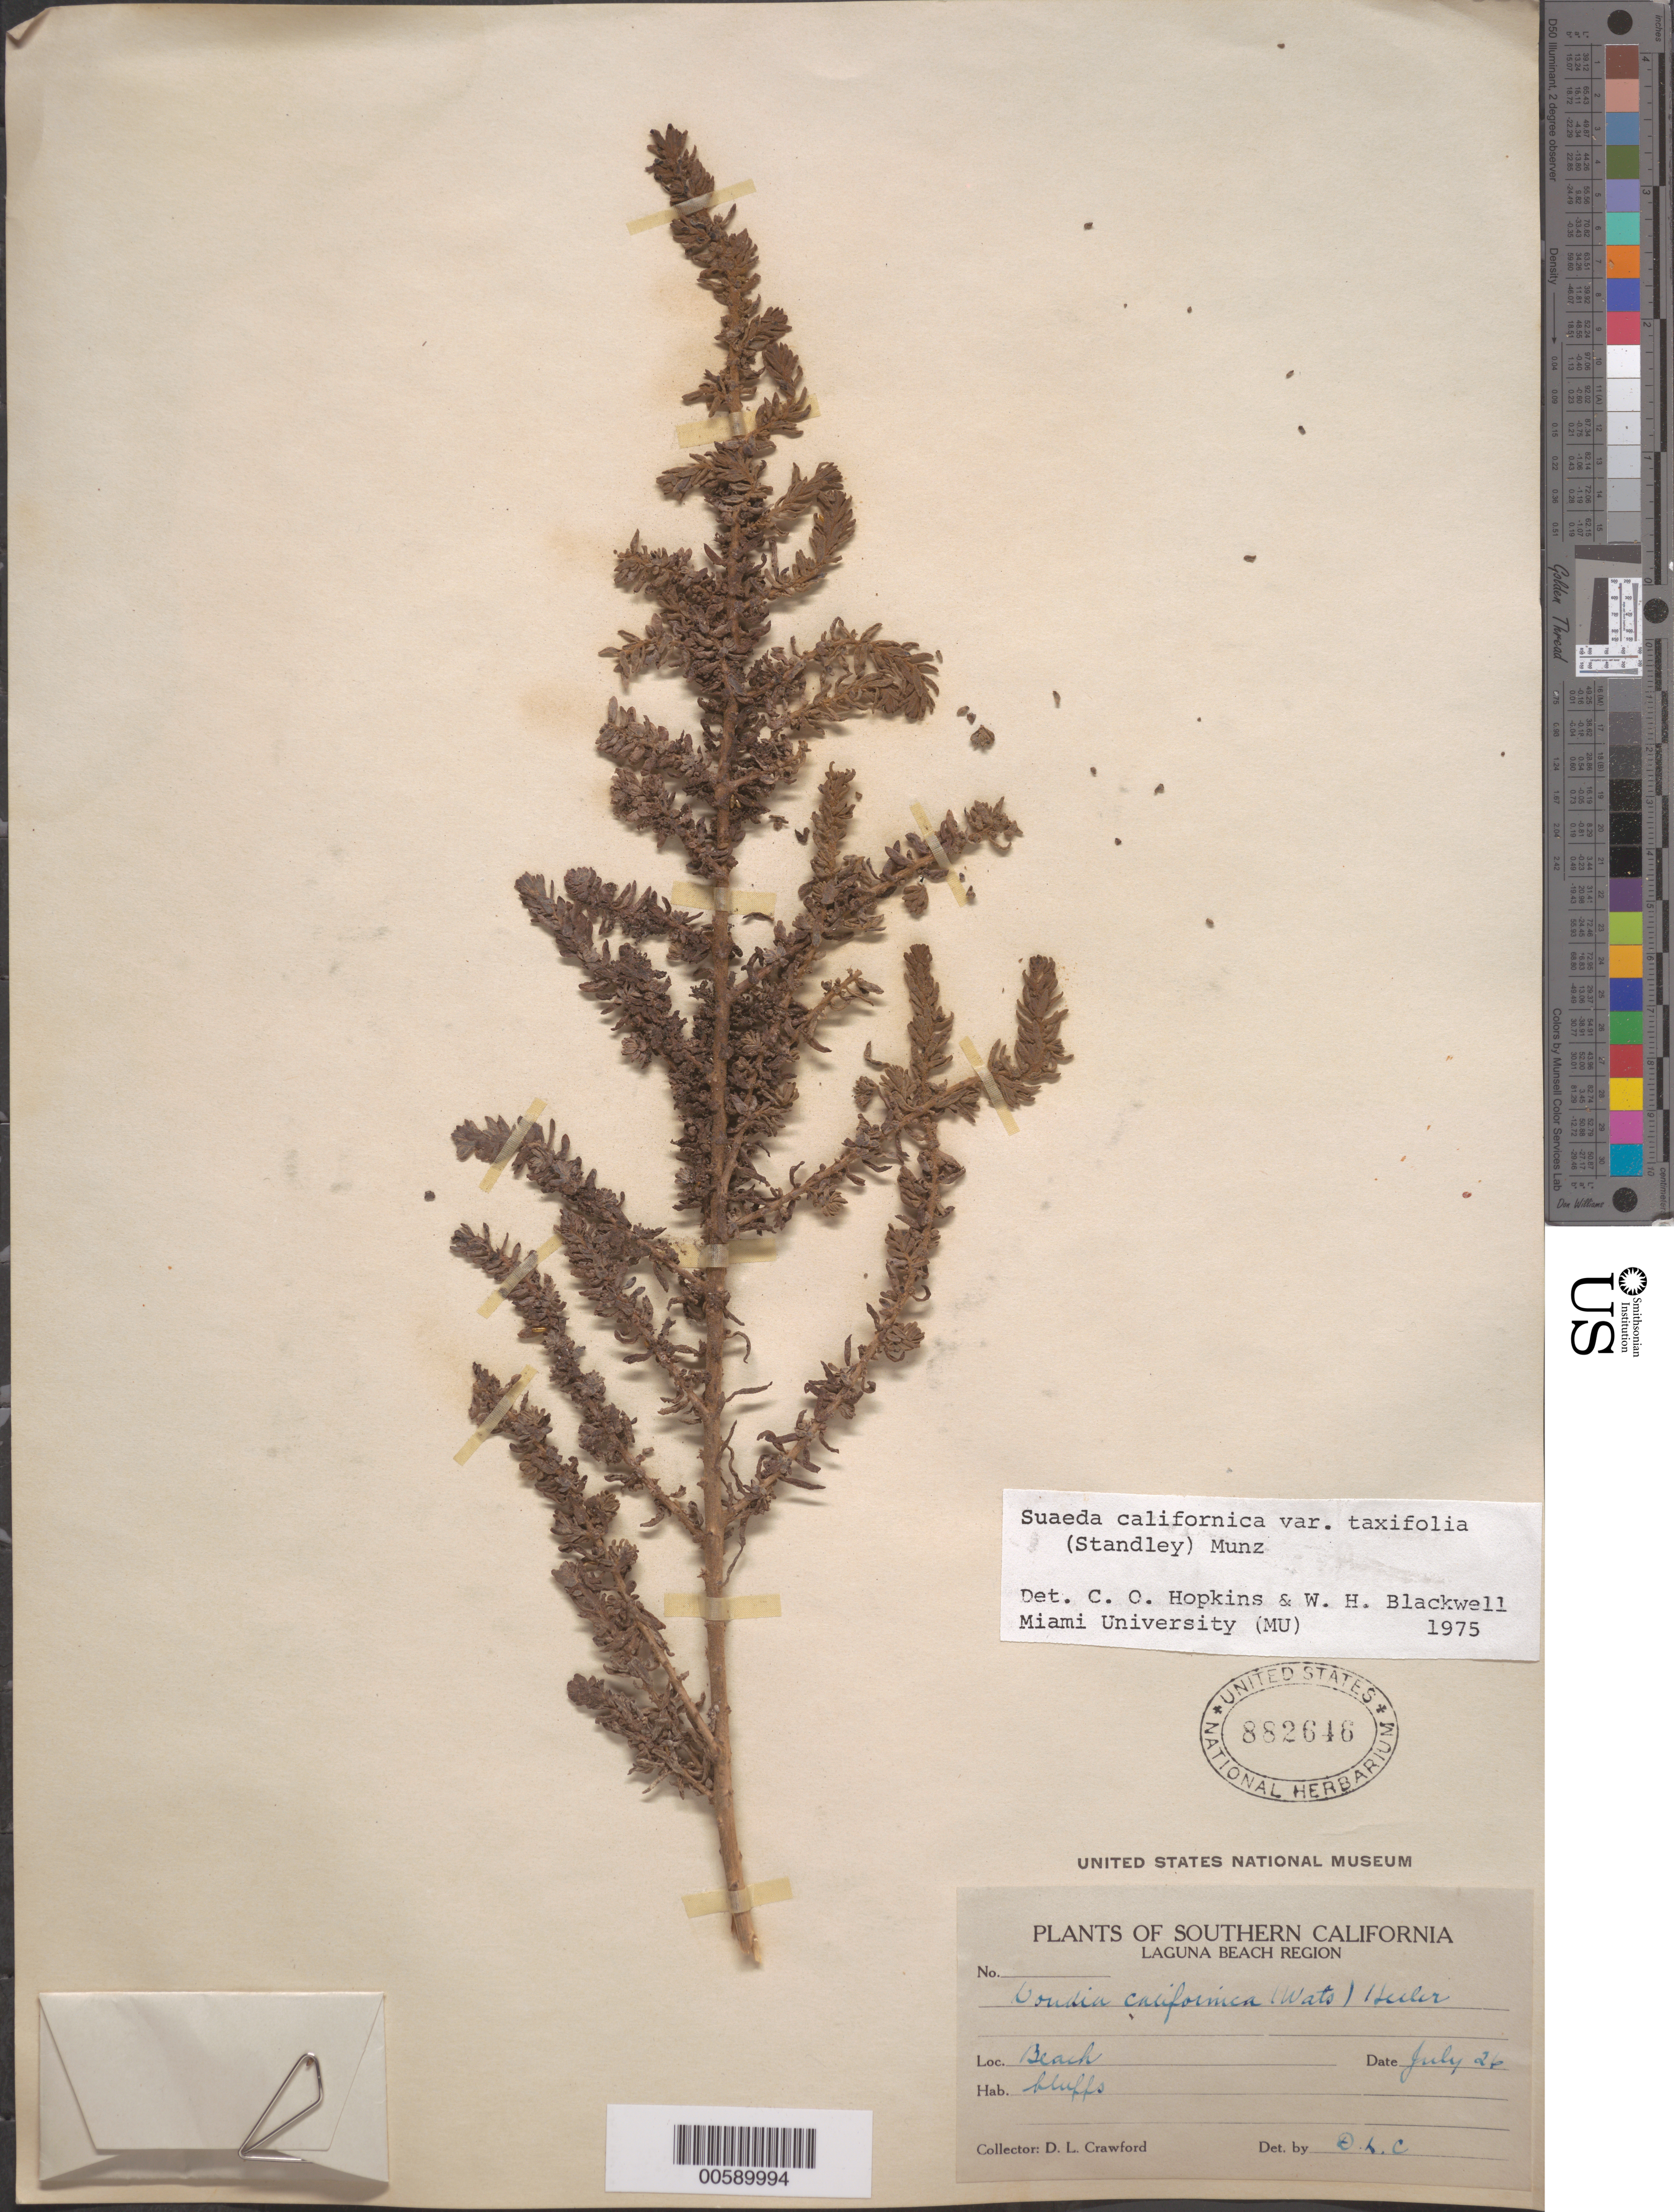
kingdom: Plantae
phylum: Tracheophyta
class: Magnoliopsida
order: Caryophyllales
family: Amaranthaceae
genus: Suaeda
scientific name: Suaeda californica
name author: S. Watson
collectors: D. L. Crawford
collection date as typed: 26 Jul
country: United States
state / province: California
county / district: Orange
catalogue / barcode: US 882646